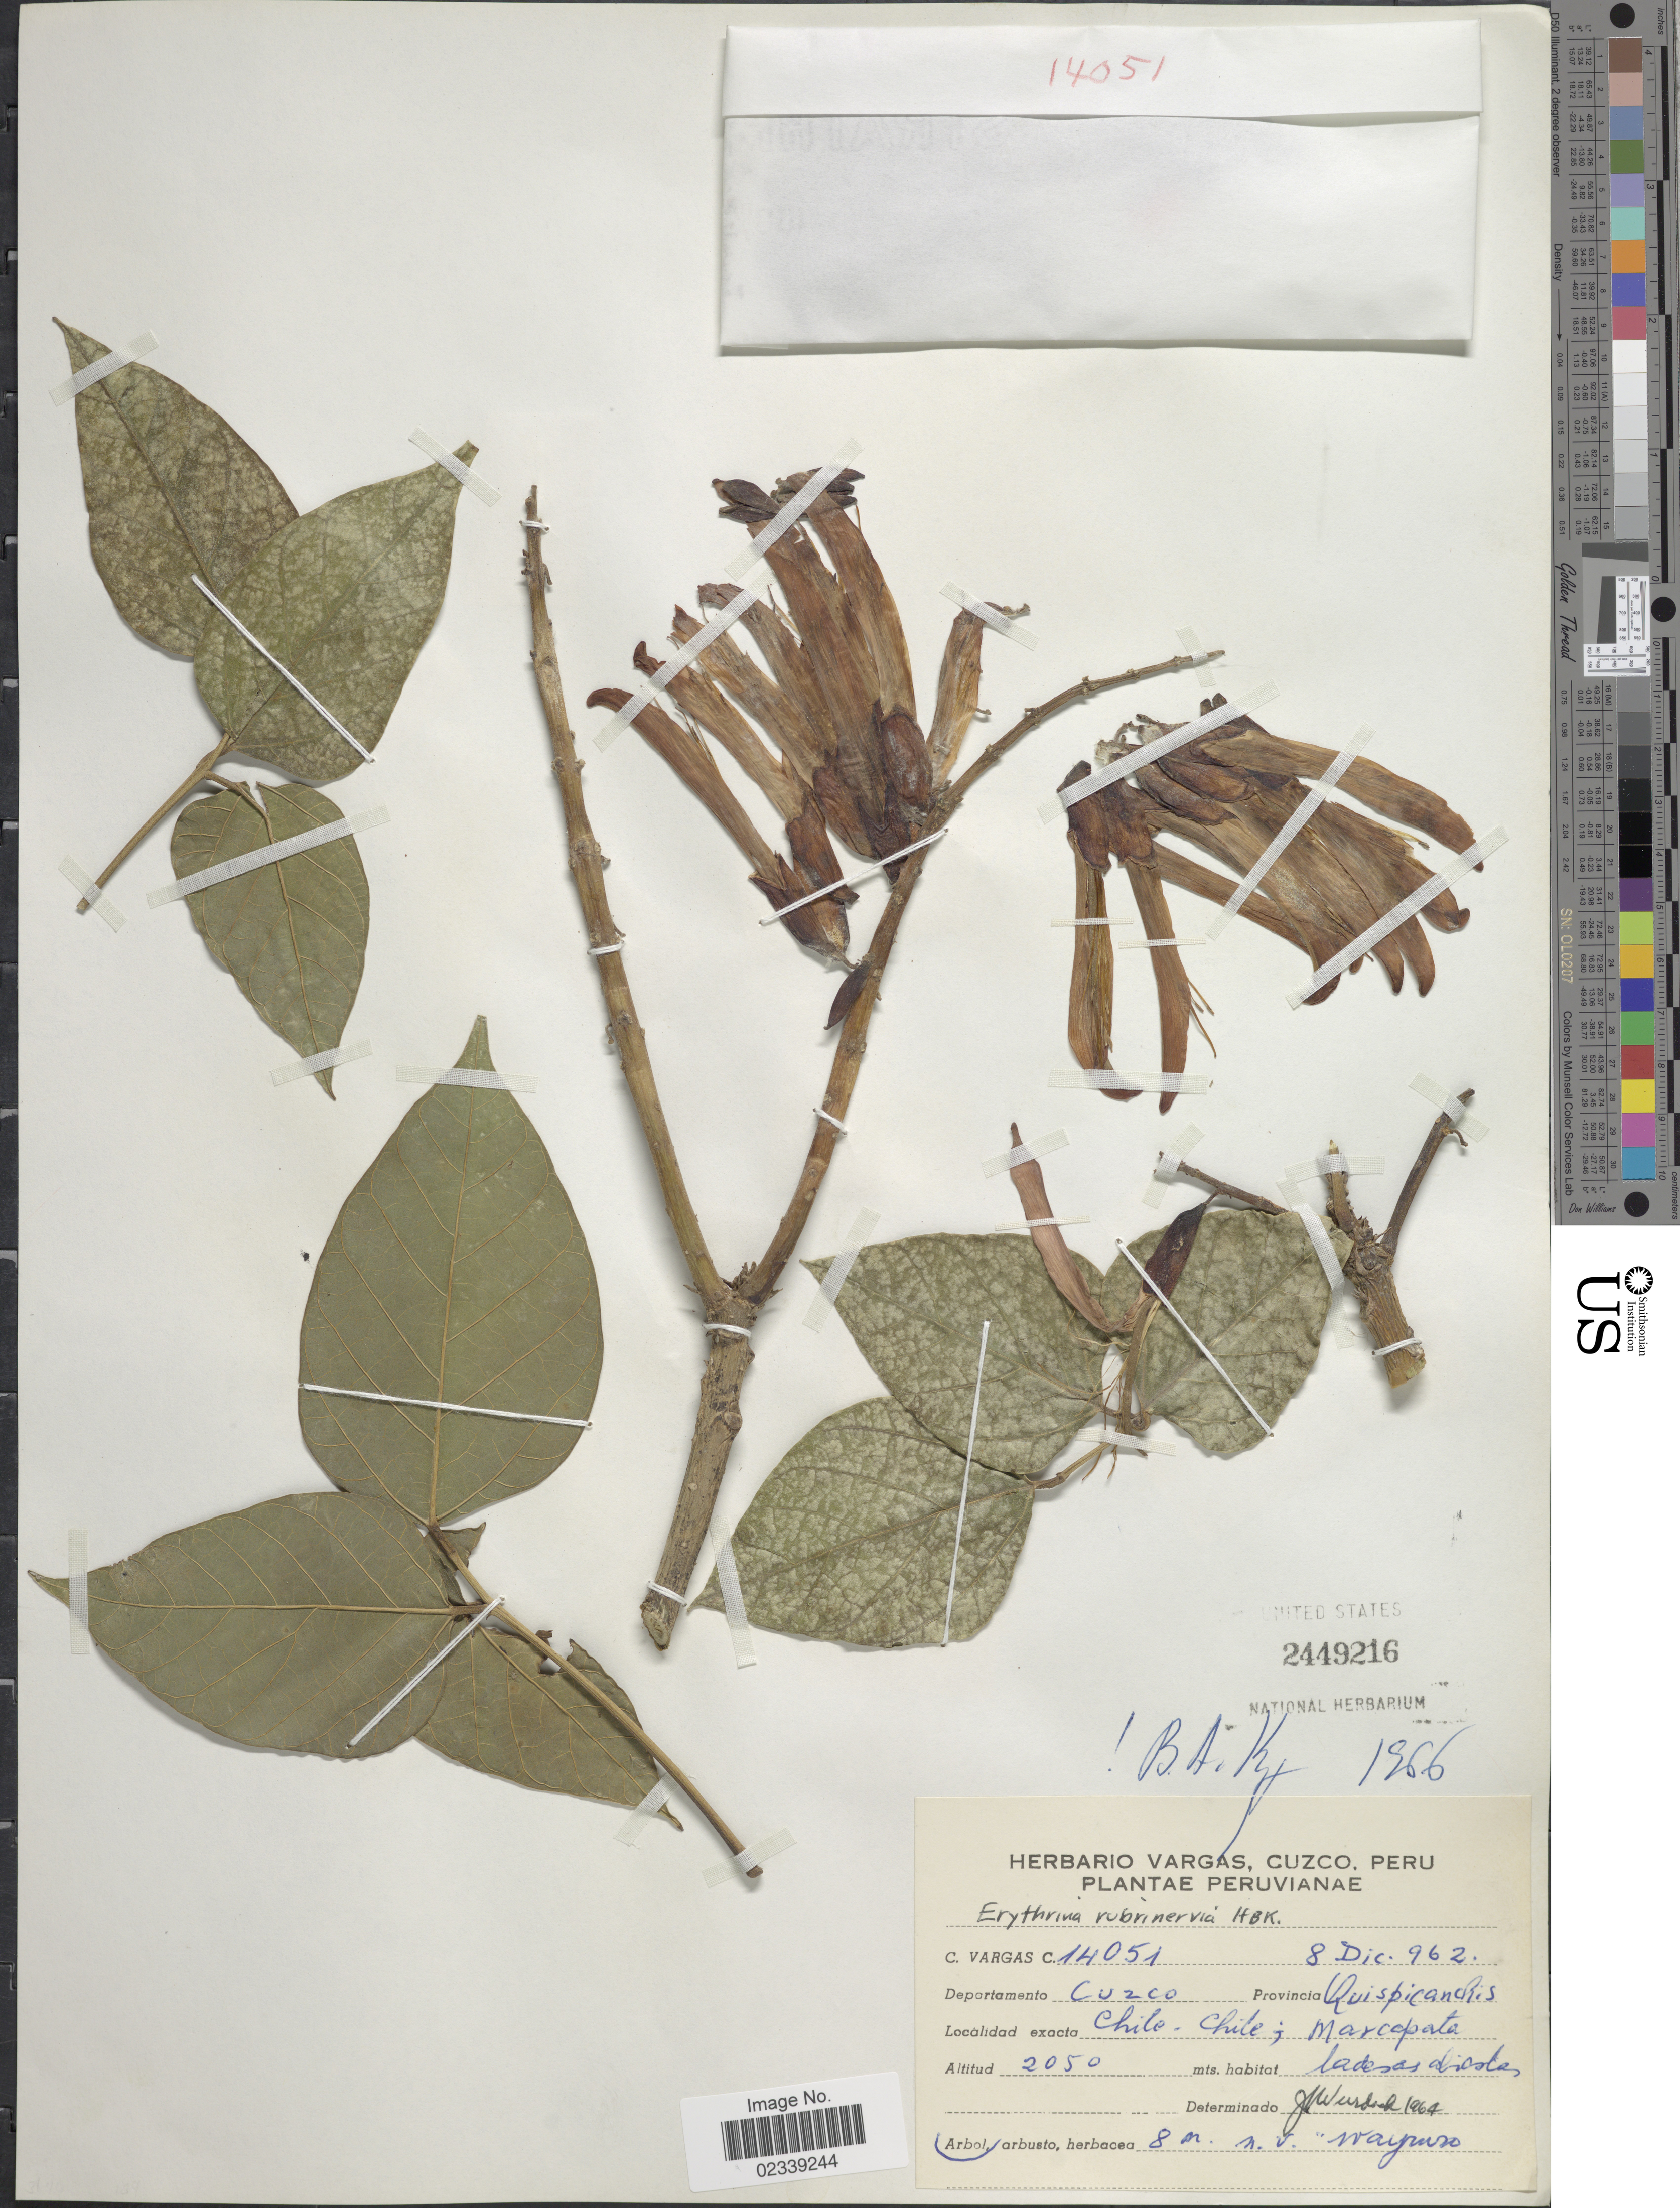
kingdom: Plantae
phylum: Tracheophyta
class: Magnoliopsida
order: Fabales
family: Fabaceae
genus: Erythrina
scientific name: Erythrina rubrinervia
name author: Kunth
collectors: C. Vargas Calderón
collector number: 14051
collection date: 1962-12-08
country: Peru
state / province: Cusco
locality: Departamento Cuzco, Provincia Quispicanchis, Chile-Chile, Marcopata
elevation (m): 2050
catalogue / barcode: US 2449216